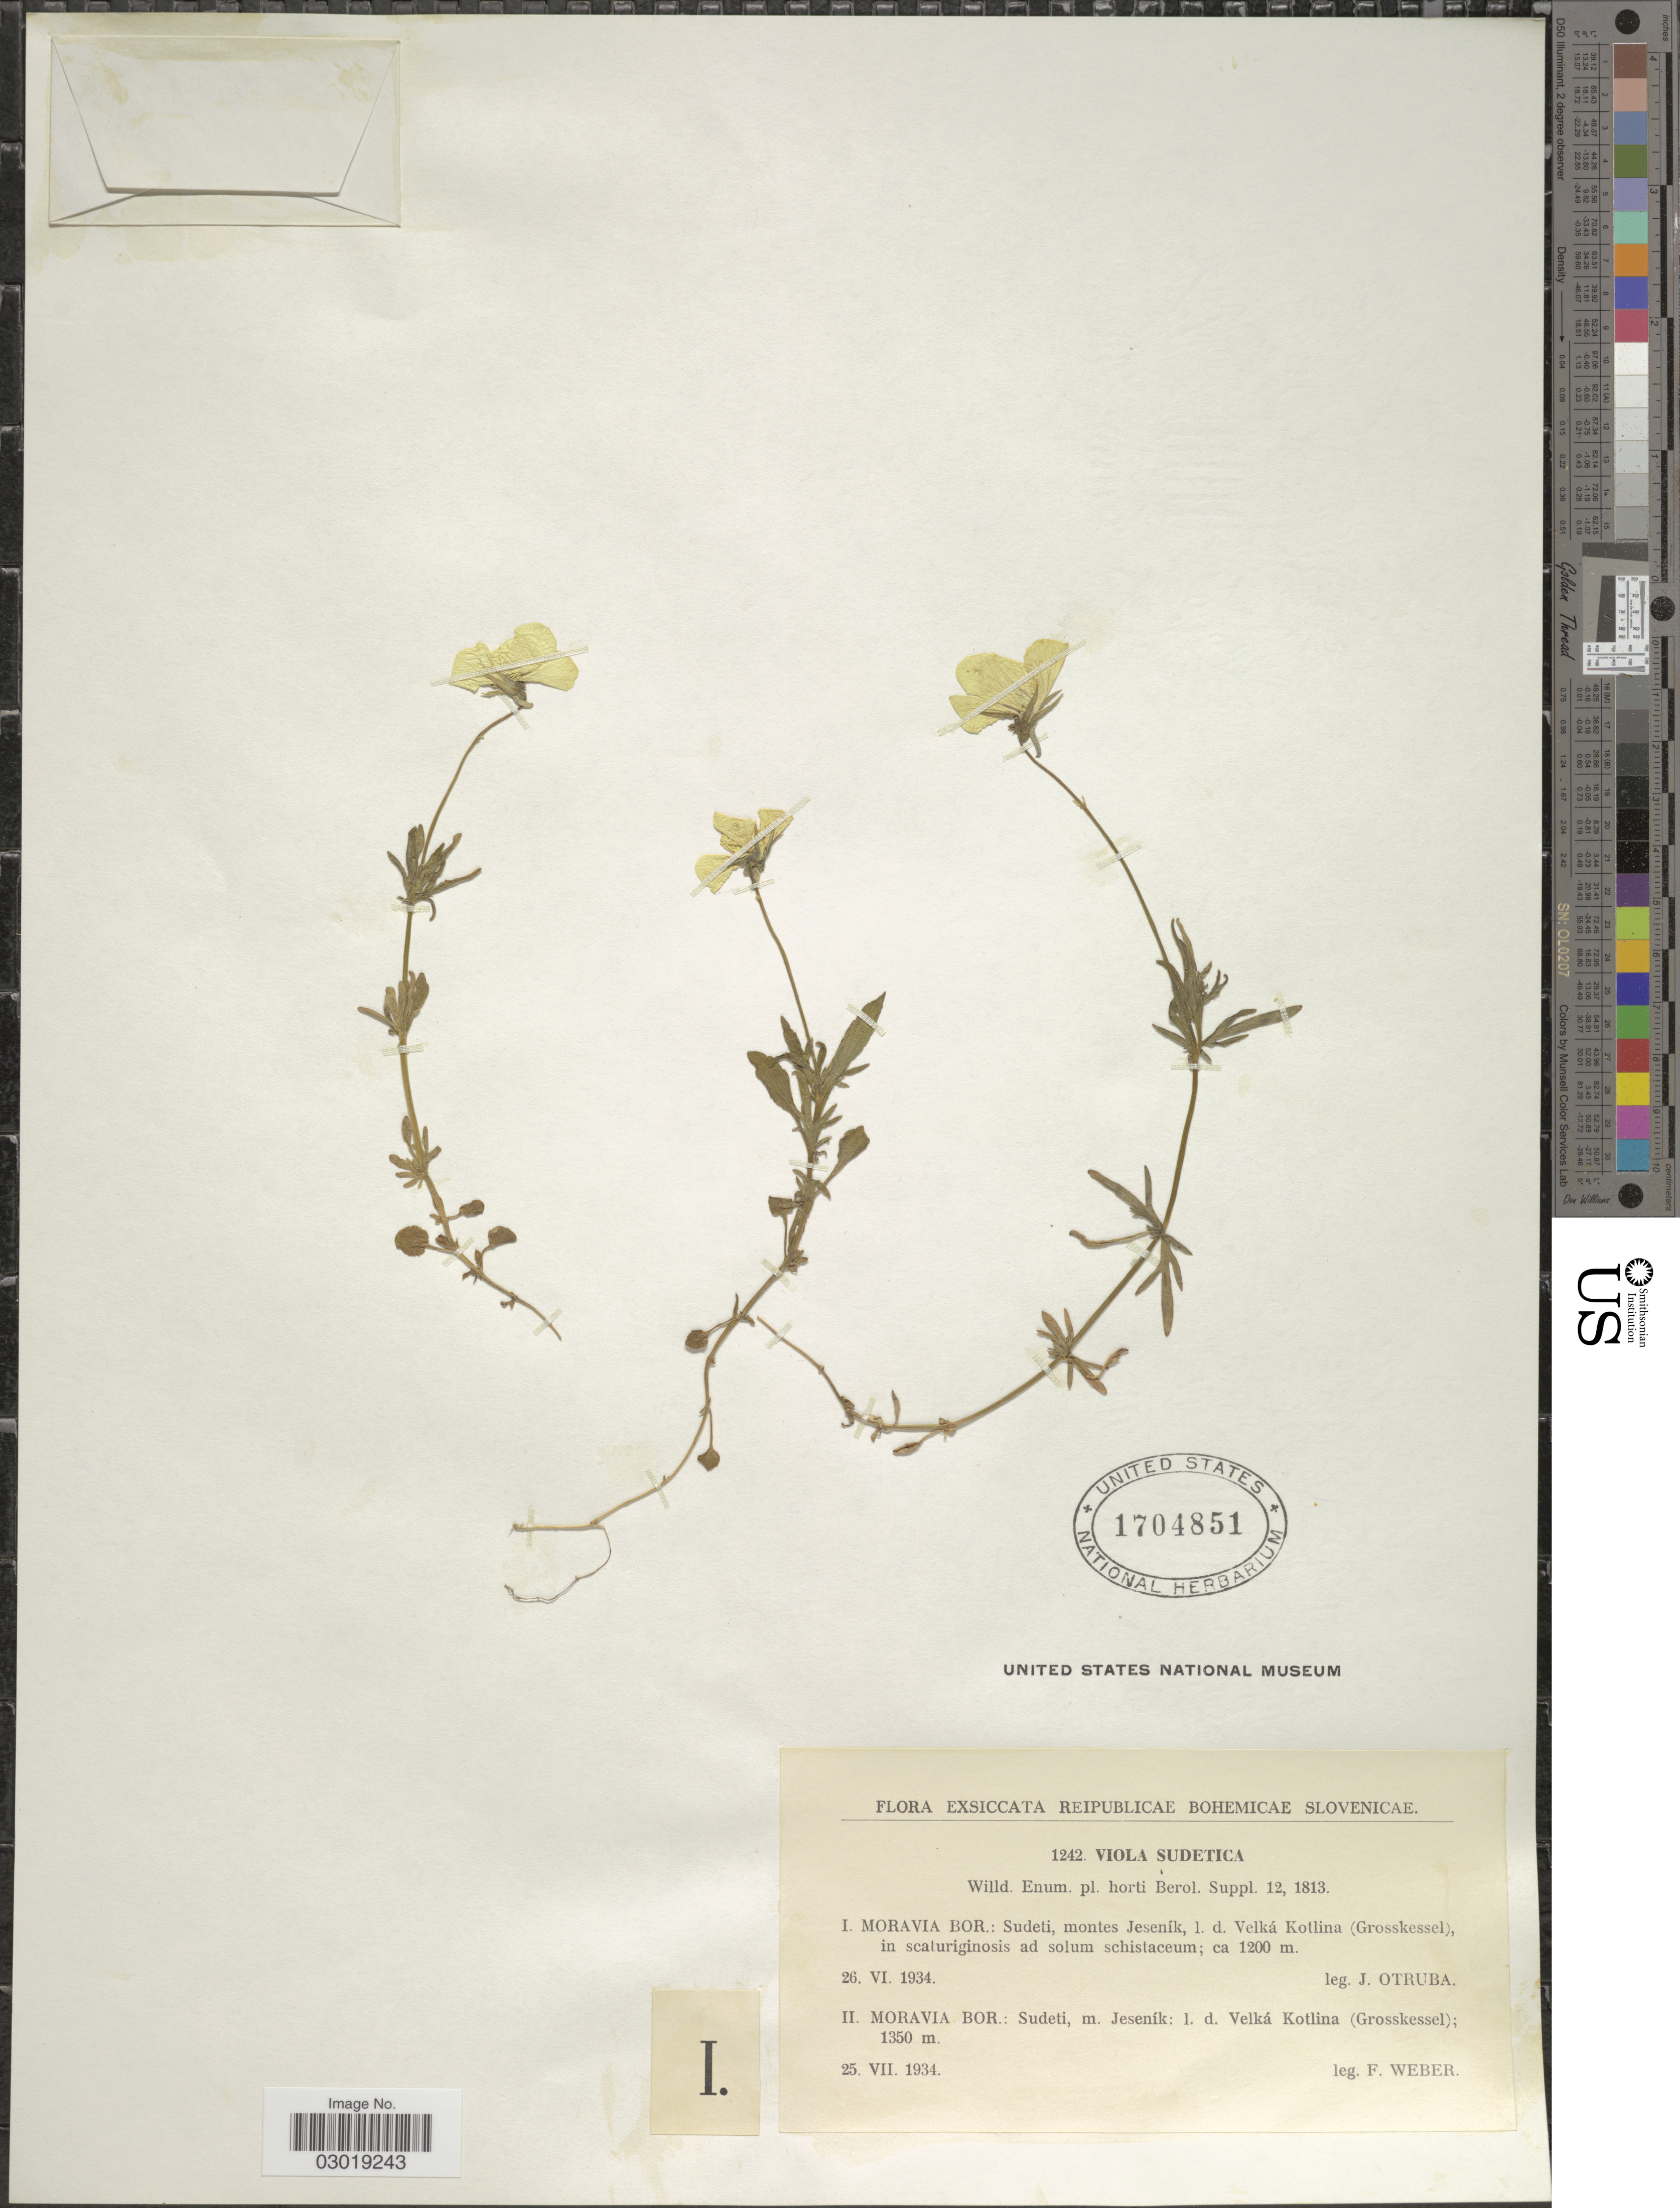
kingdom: Plantae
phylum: Tracheophyta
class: Magnoliopsida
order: Malpighiales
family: Violaceae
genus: Viola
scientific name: Viola sudetica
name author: Willd.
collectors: J. Otruba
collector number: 1242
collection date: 1934-06-26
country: Poland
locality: Moravia Bor.: Sudeti, montes Jeseník, l. d. Velká Kotlina (Grosskessel).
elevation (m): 1200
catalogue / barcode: US 1704851